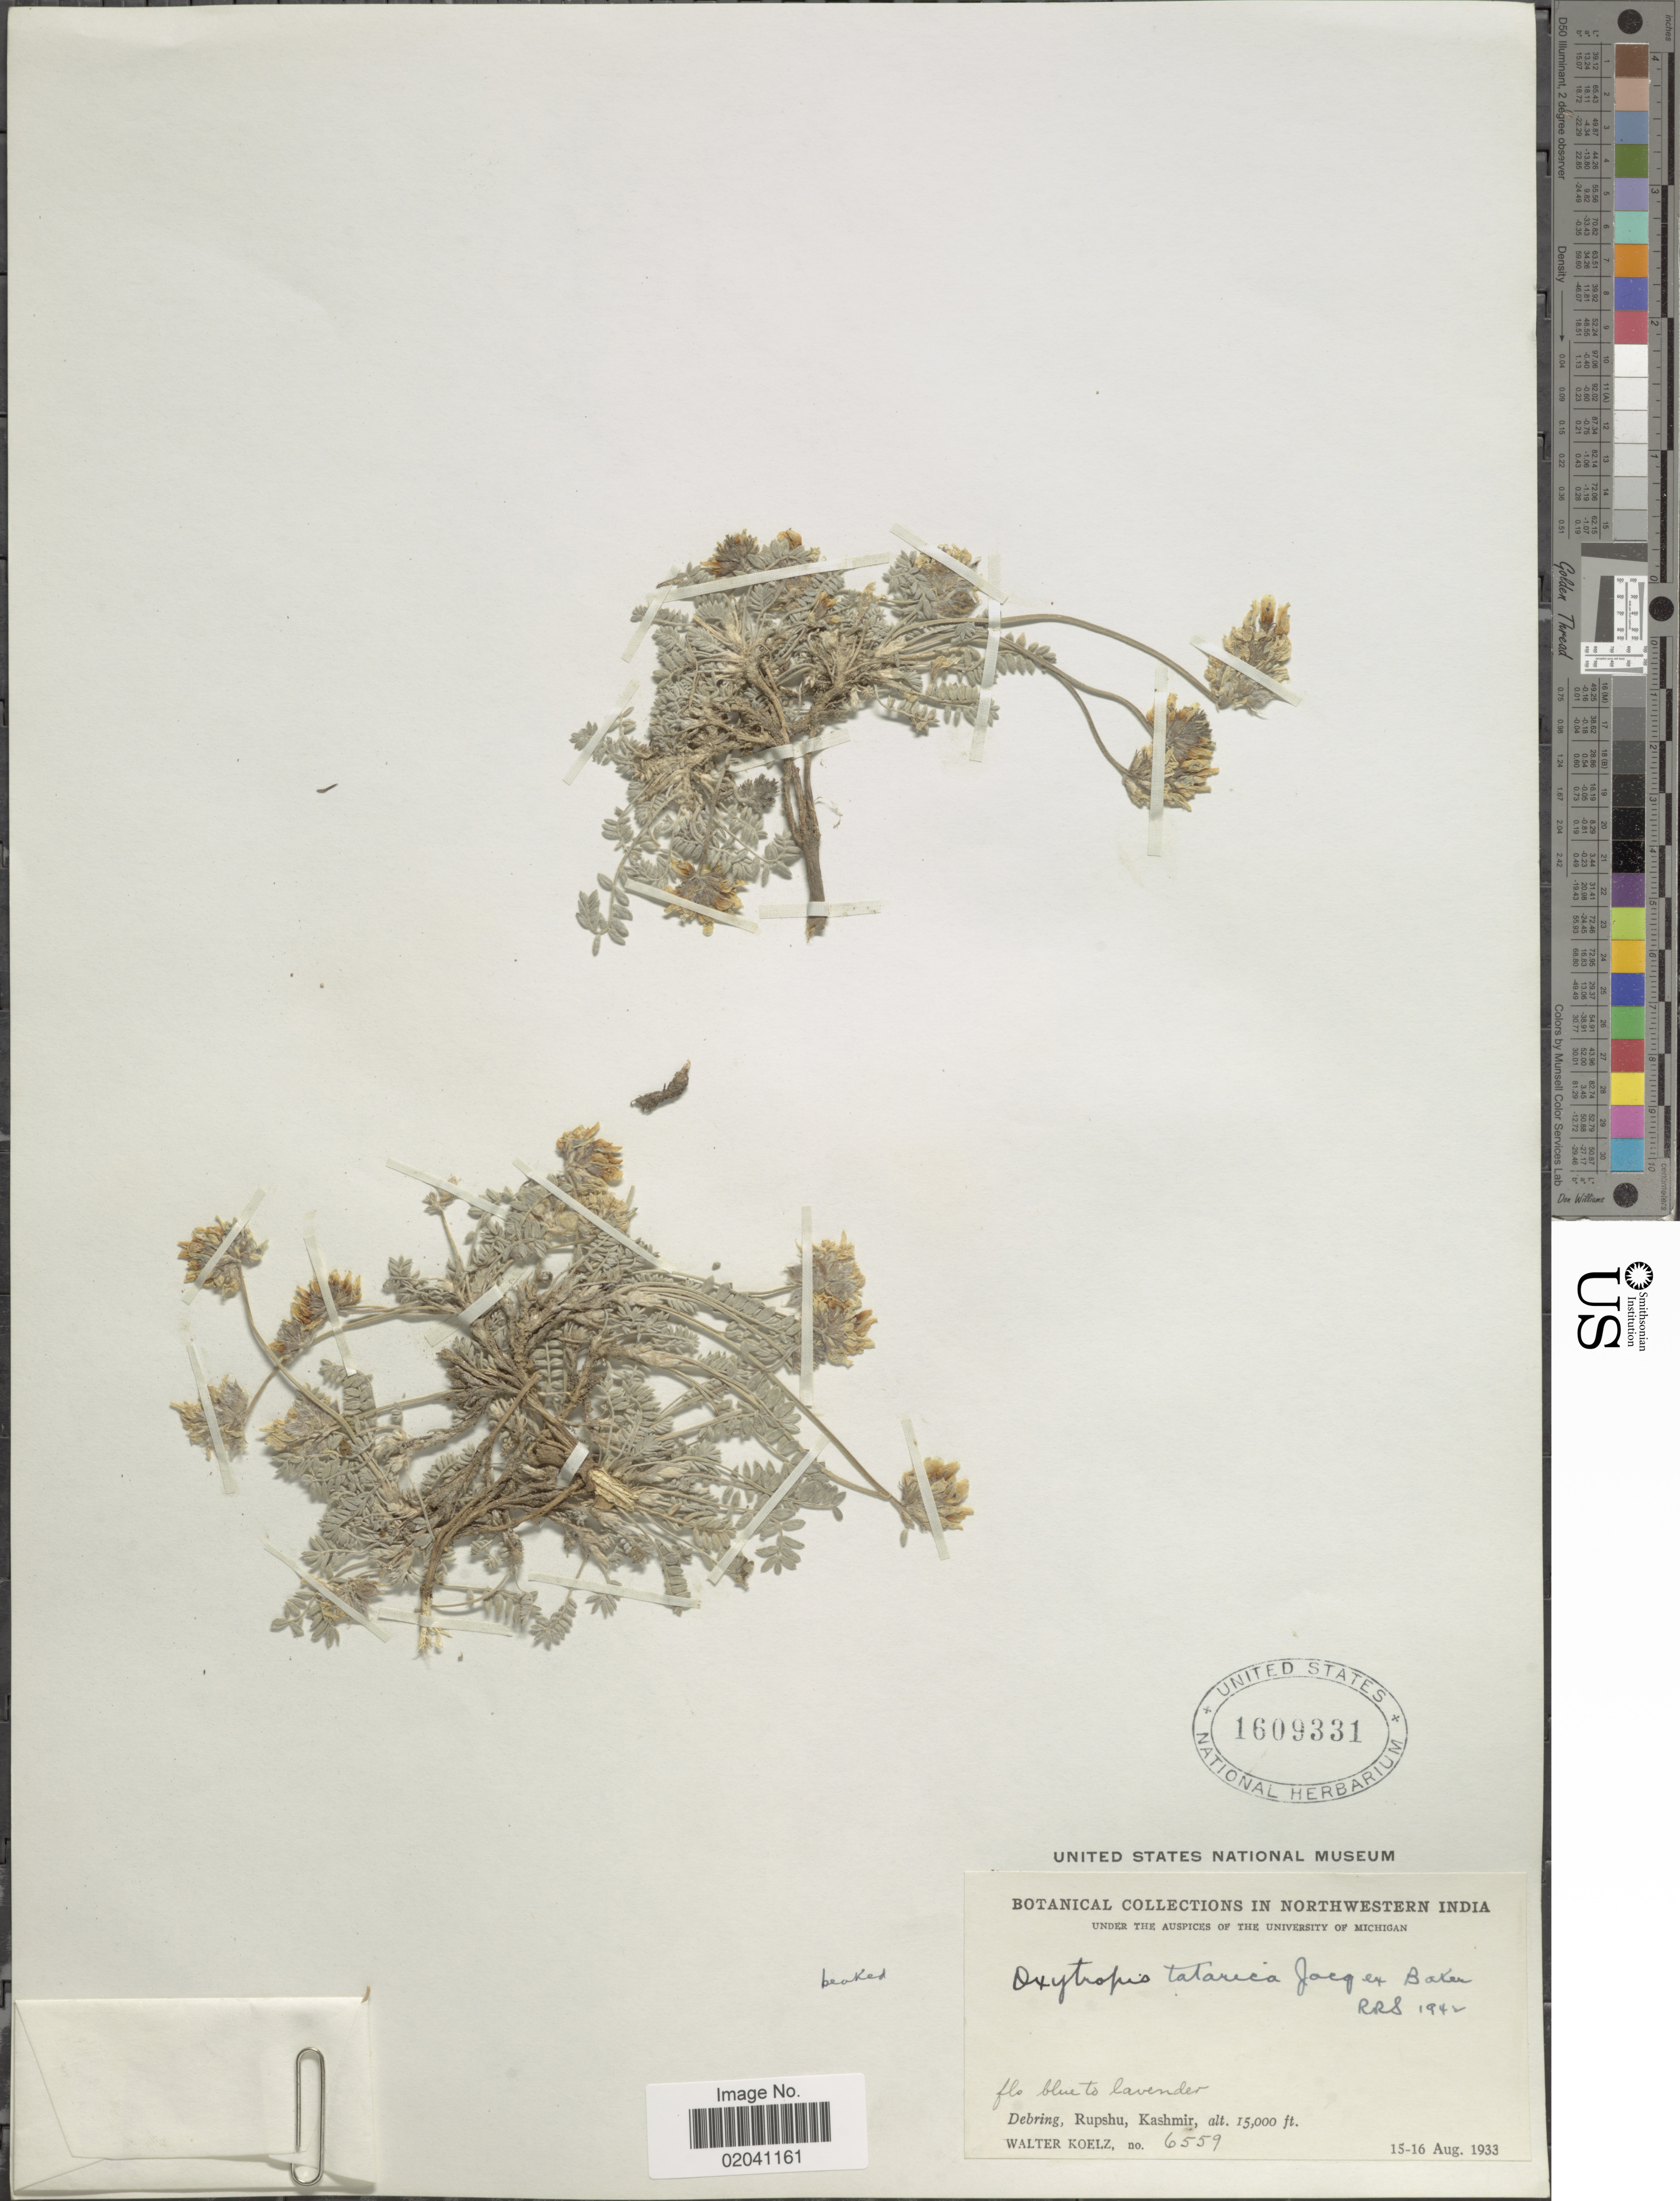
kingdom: Plantae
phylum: Tracheophyta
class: Magnoliopsida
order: Fabales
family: Fabaceae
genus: Oxytropis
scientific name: Oxytropis tatarica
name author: Baker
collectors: W. N. Koelz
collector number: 6559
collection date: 1933-08-15/1933-08-16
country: India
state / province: Jammu and Kashmir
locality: Debring, Rupshu, Kashmir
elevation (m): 4572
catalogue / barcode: US 1609331